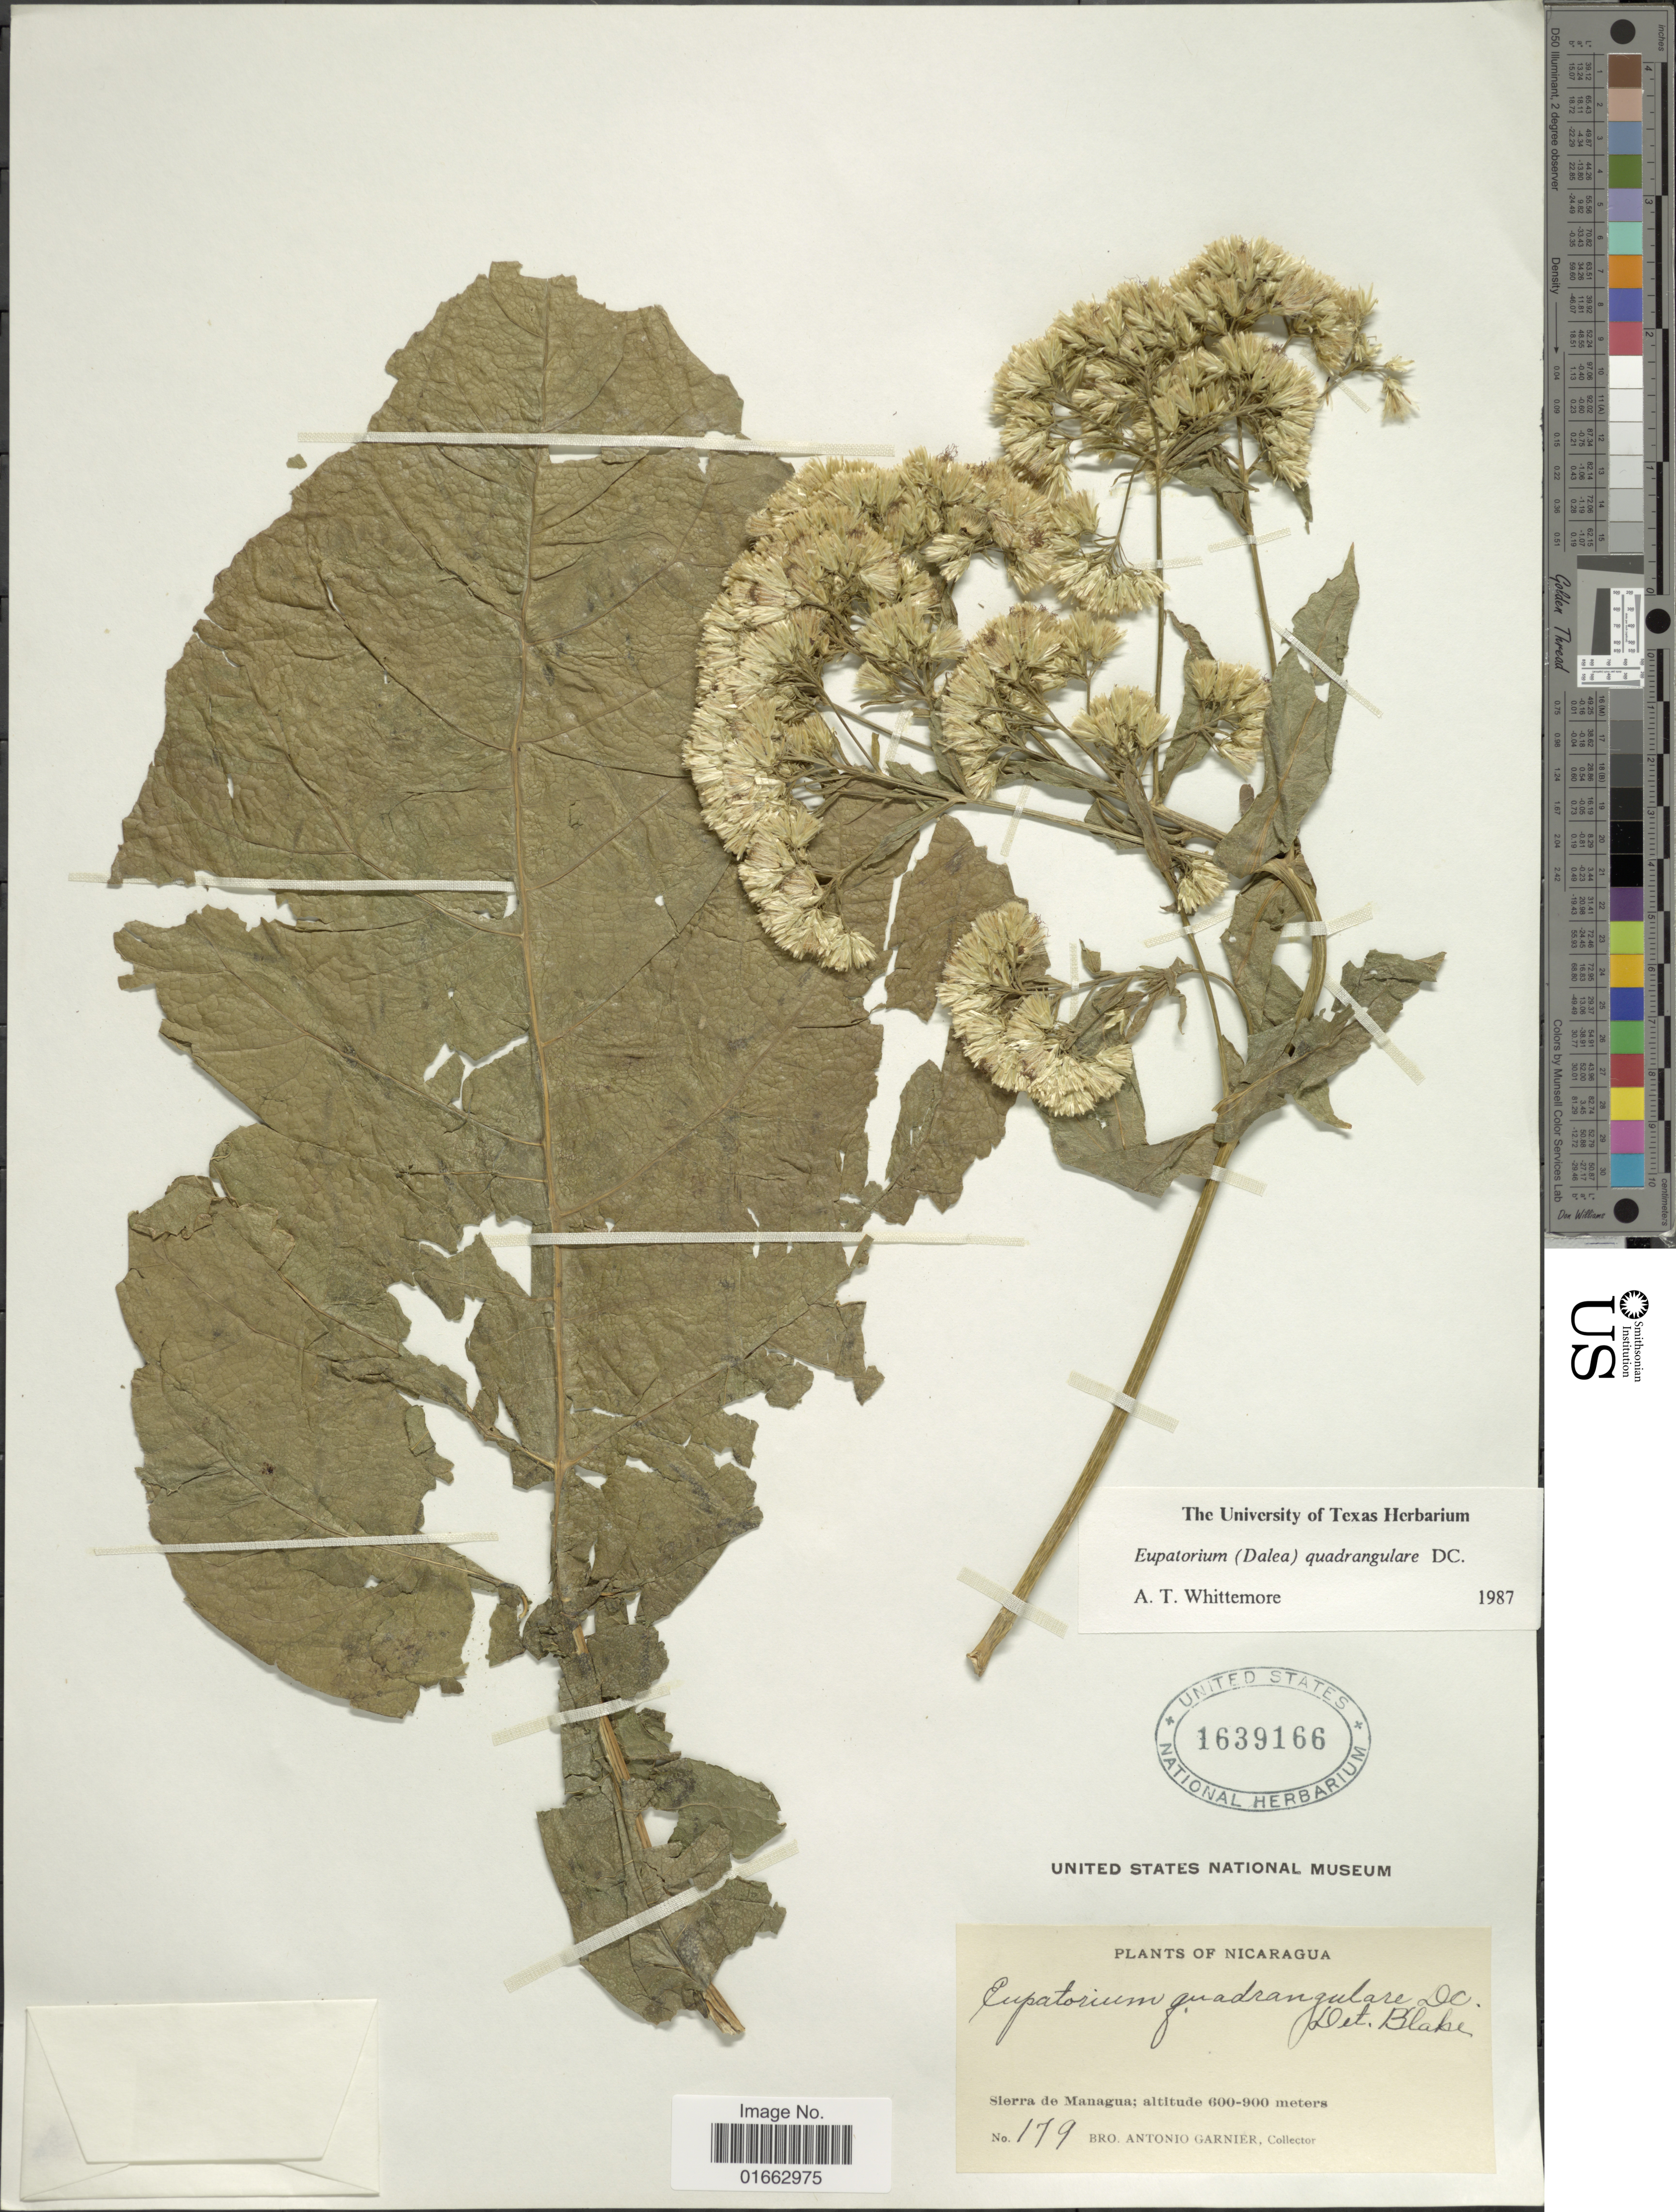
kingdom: Plantae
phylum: Tracheophyta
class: Magnoliopsida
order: Asterales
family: Asteraceae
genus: Critonia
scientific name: Critonia quadrangularis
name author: (DC.) R.M. King & H. Rob.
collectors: Bro. A. Garnier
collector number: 179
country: Nicaragua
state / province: Managua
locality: Sierra de Managua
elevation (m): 600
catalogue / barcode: US 1639166